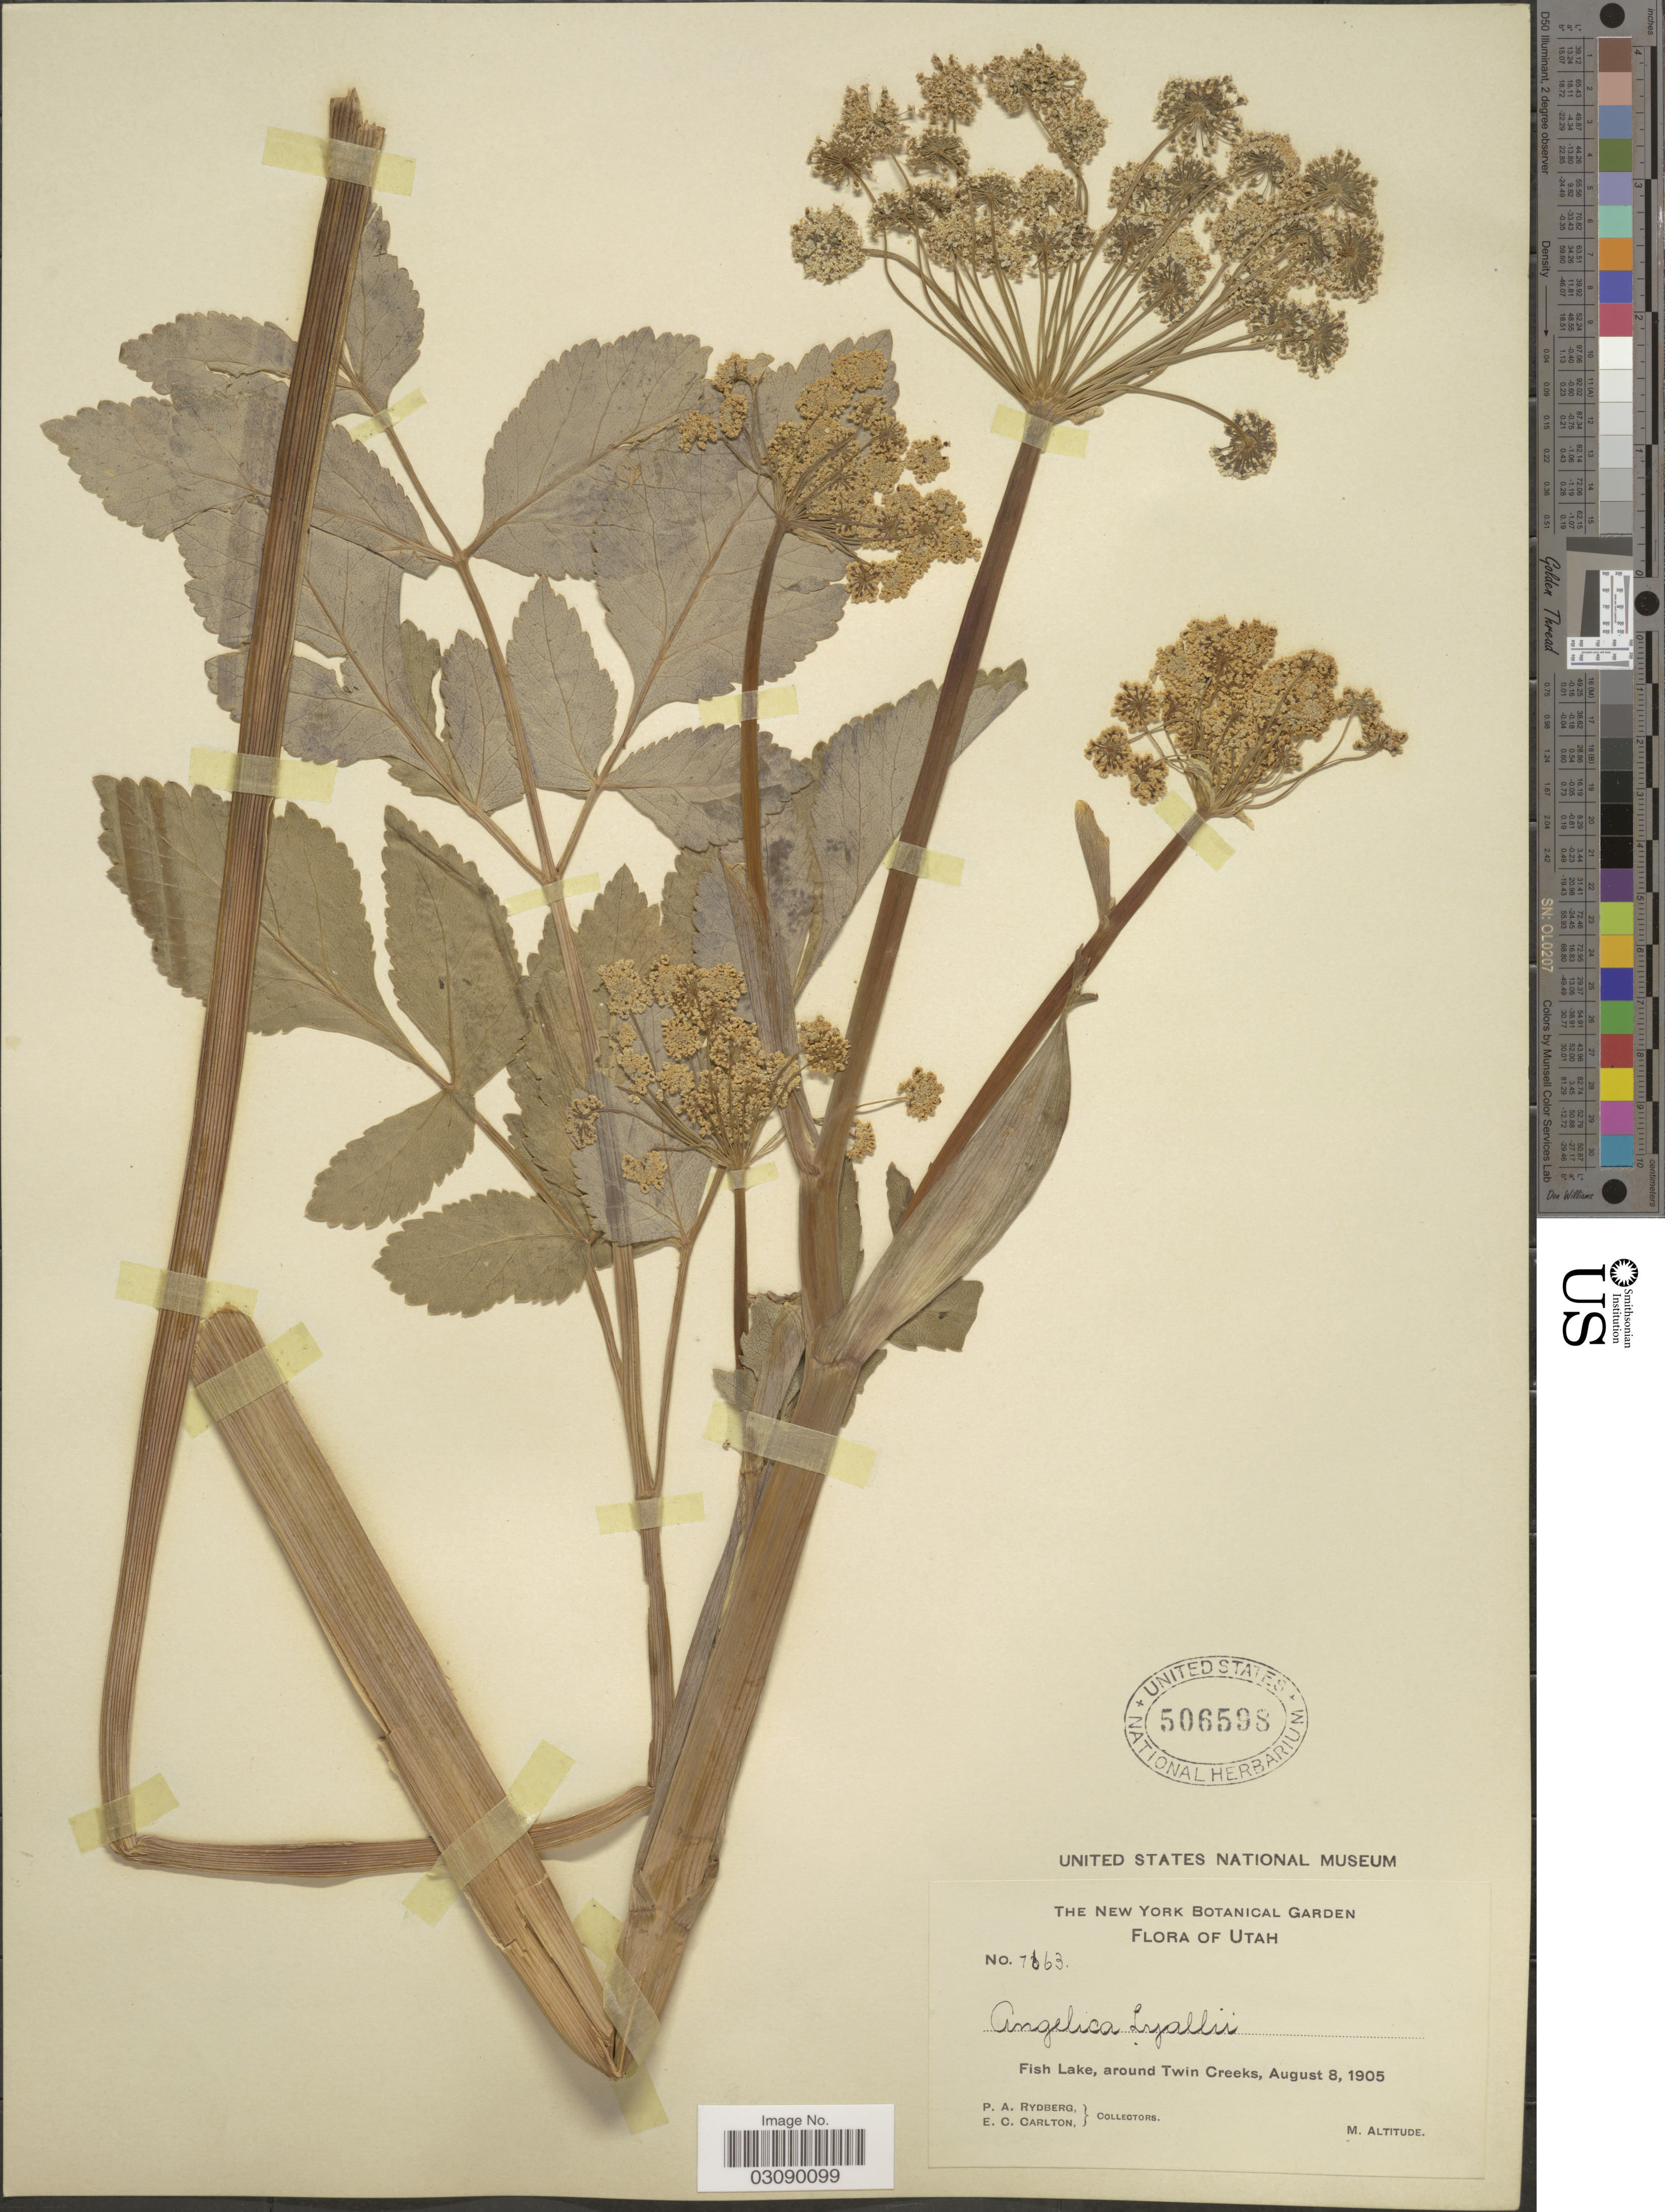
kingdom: Plantae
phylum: Tracheophyta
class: Magnoliopsida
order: Apiales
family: Apiaceae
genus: Angelica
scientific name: Angelica arguta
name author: Nutt.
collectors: P. A. Rydberg & E. Carlton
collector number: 7663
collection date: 1905-08-08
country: United States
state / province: Utah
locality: Fish Lake, around Twin Creeks.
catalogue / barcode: US 506598